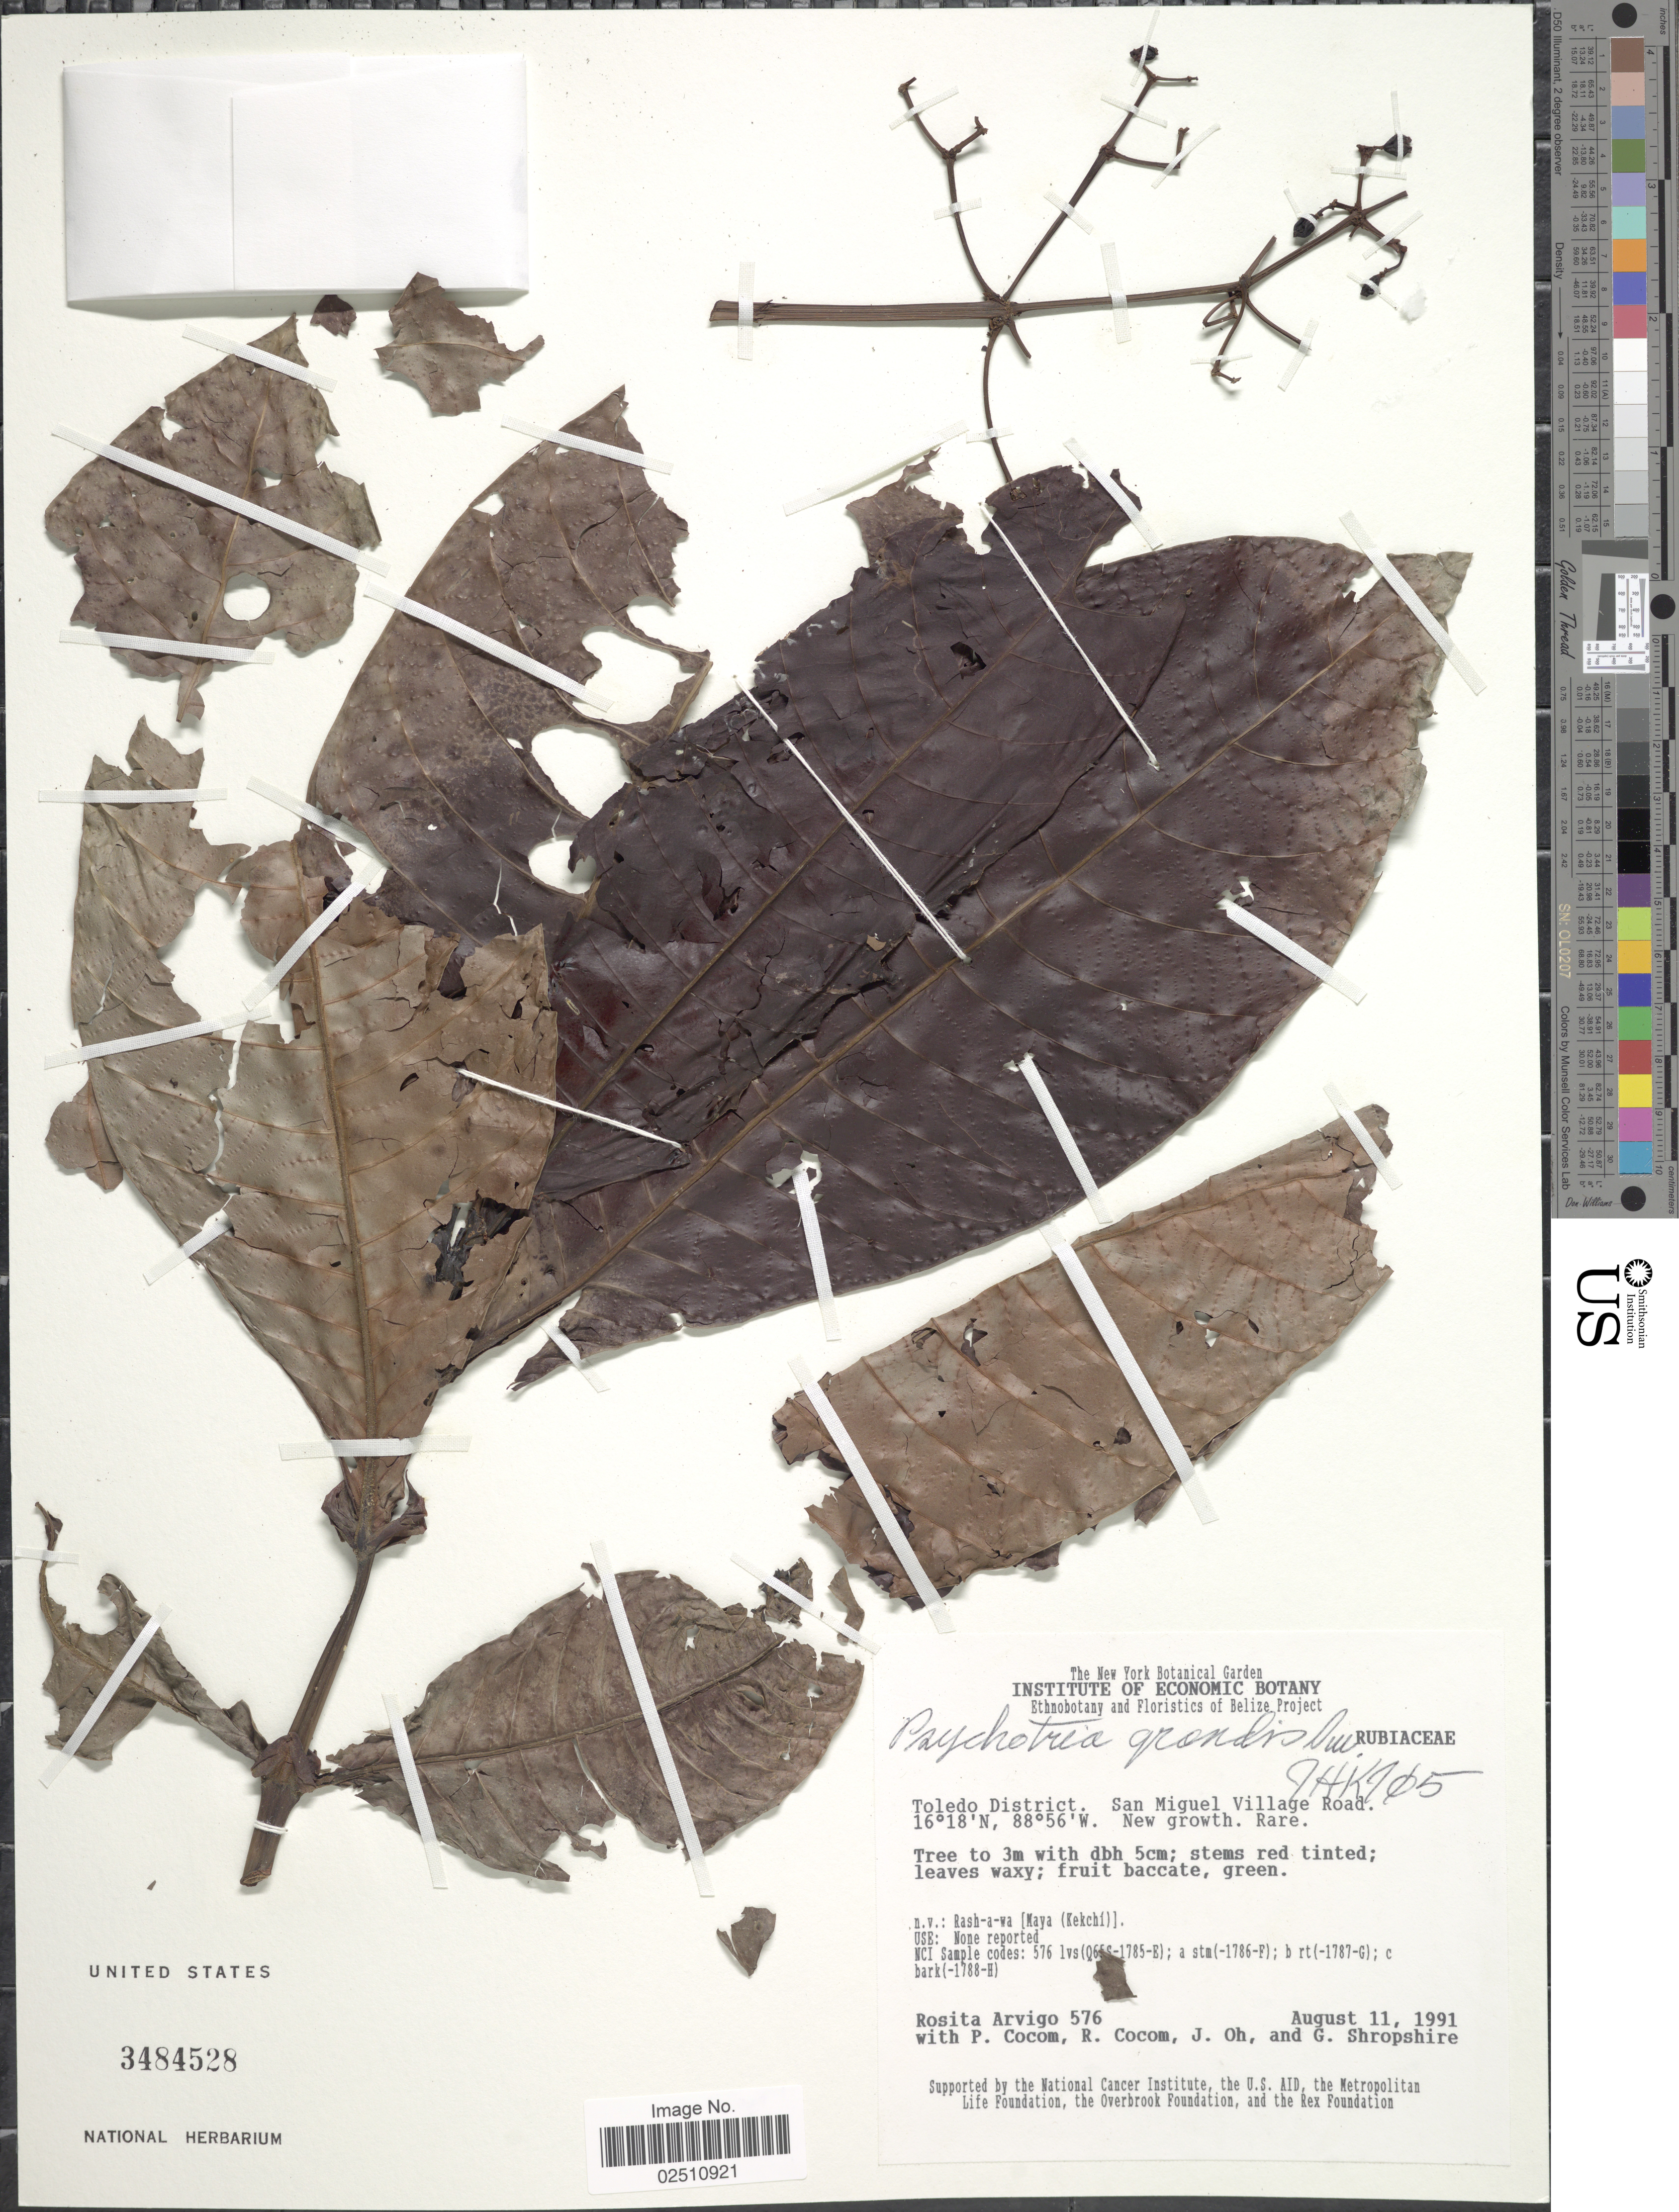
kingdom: Plantae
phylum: Tracheophyta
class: Magnoliopsida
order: Gentianales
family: Rubiaceae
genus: Psychotria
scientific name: Psychotria grandis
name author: Sw.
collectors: R. Arvigo, P. Cocom, R. Cocom, J. Oh & G. Shropshire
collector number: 576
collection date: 1991-08-11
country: Belize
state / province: Toledo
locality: San Miguel Village Road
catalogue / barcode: US 3484528